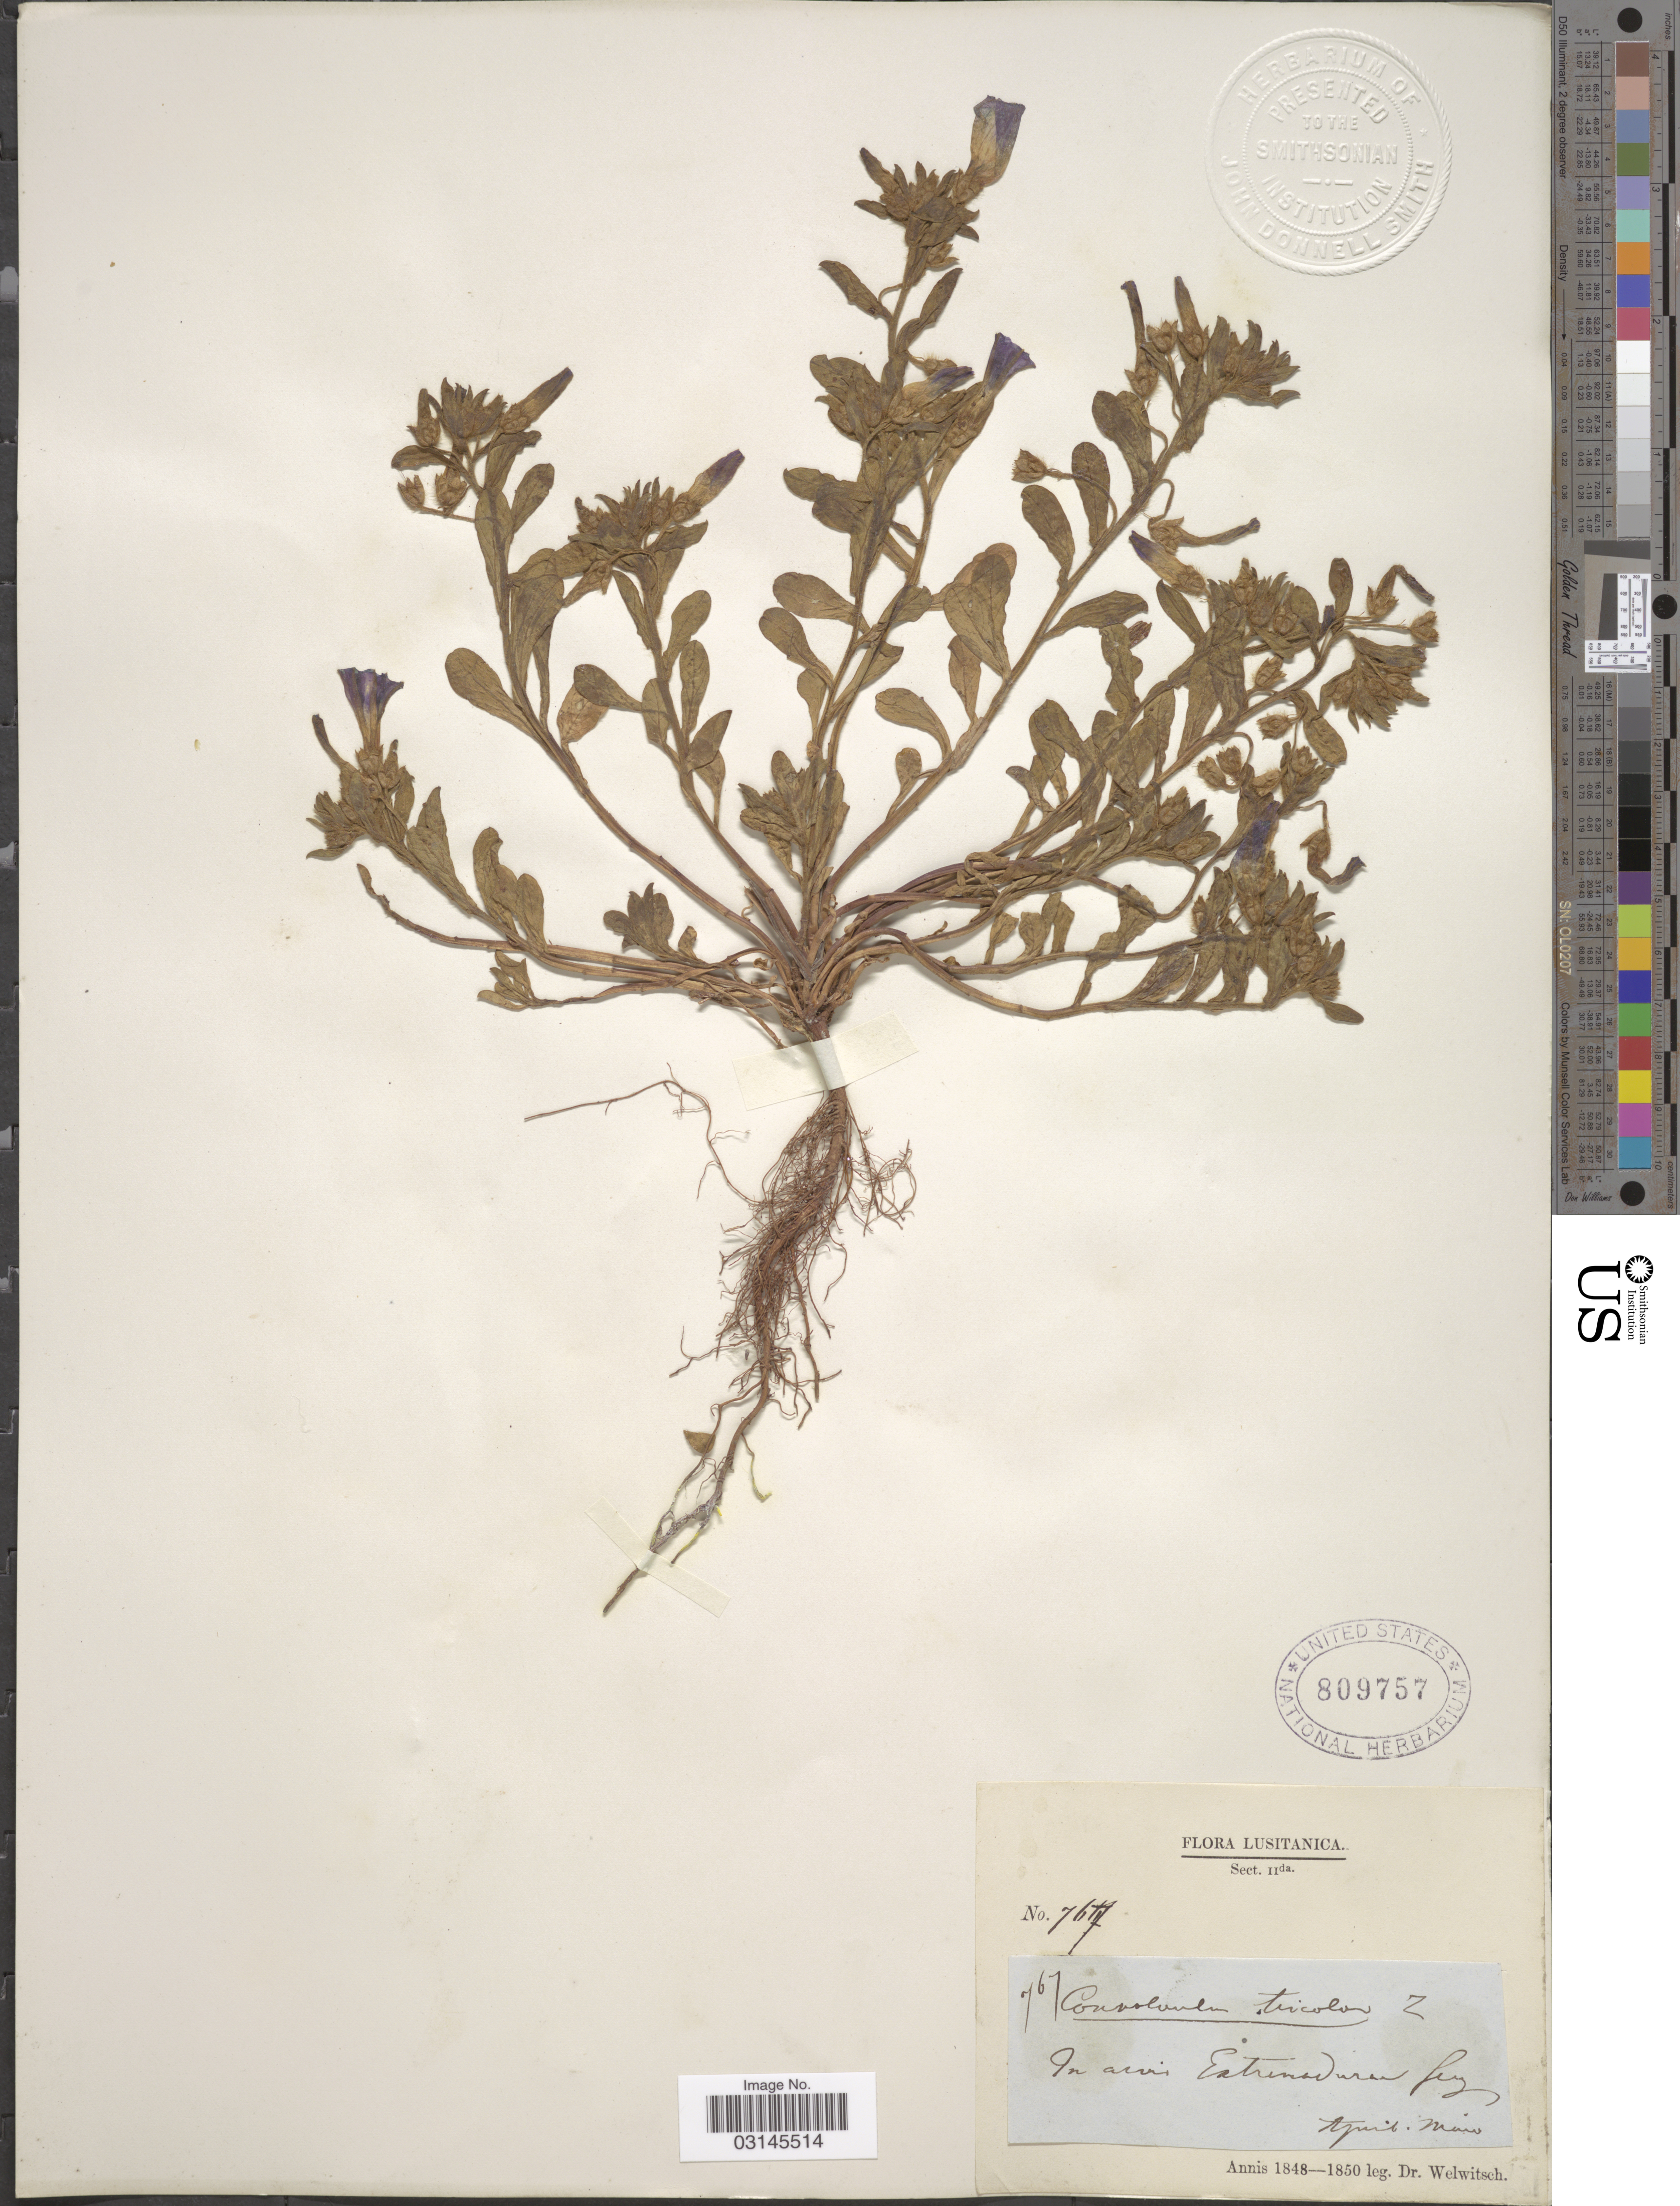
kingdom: Plantae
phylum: Tracheophyta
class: Magnoliopsida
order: Solanales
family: Convolvulaceae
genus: Convolvulus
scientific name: Convolvulus tricolor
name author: L.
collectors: -. Welwitsch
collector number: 767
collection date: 1848-04/1850-05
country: Portugal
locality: Lusitanica. Estremadura Pez [interpreted].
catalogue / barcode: US 809757